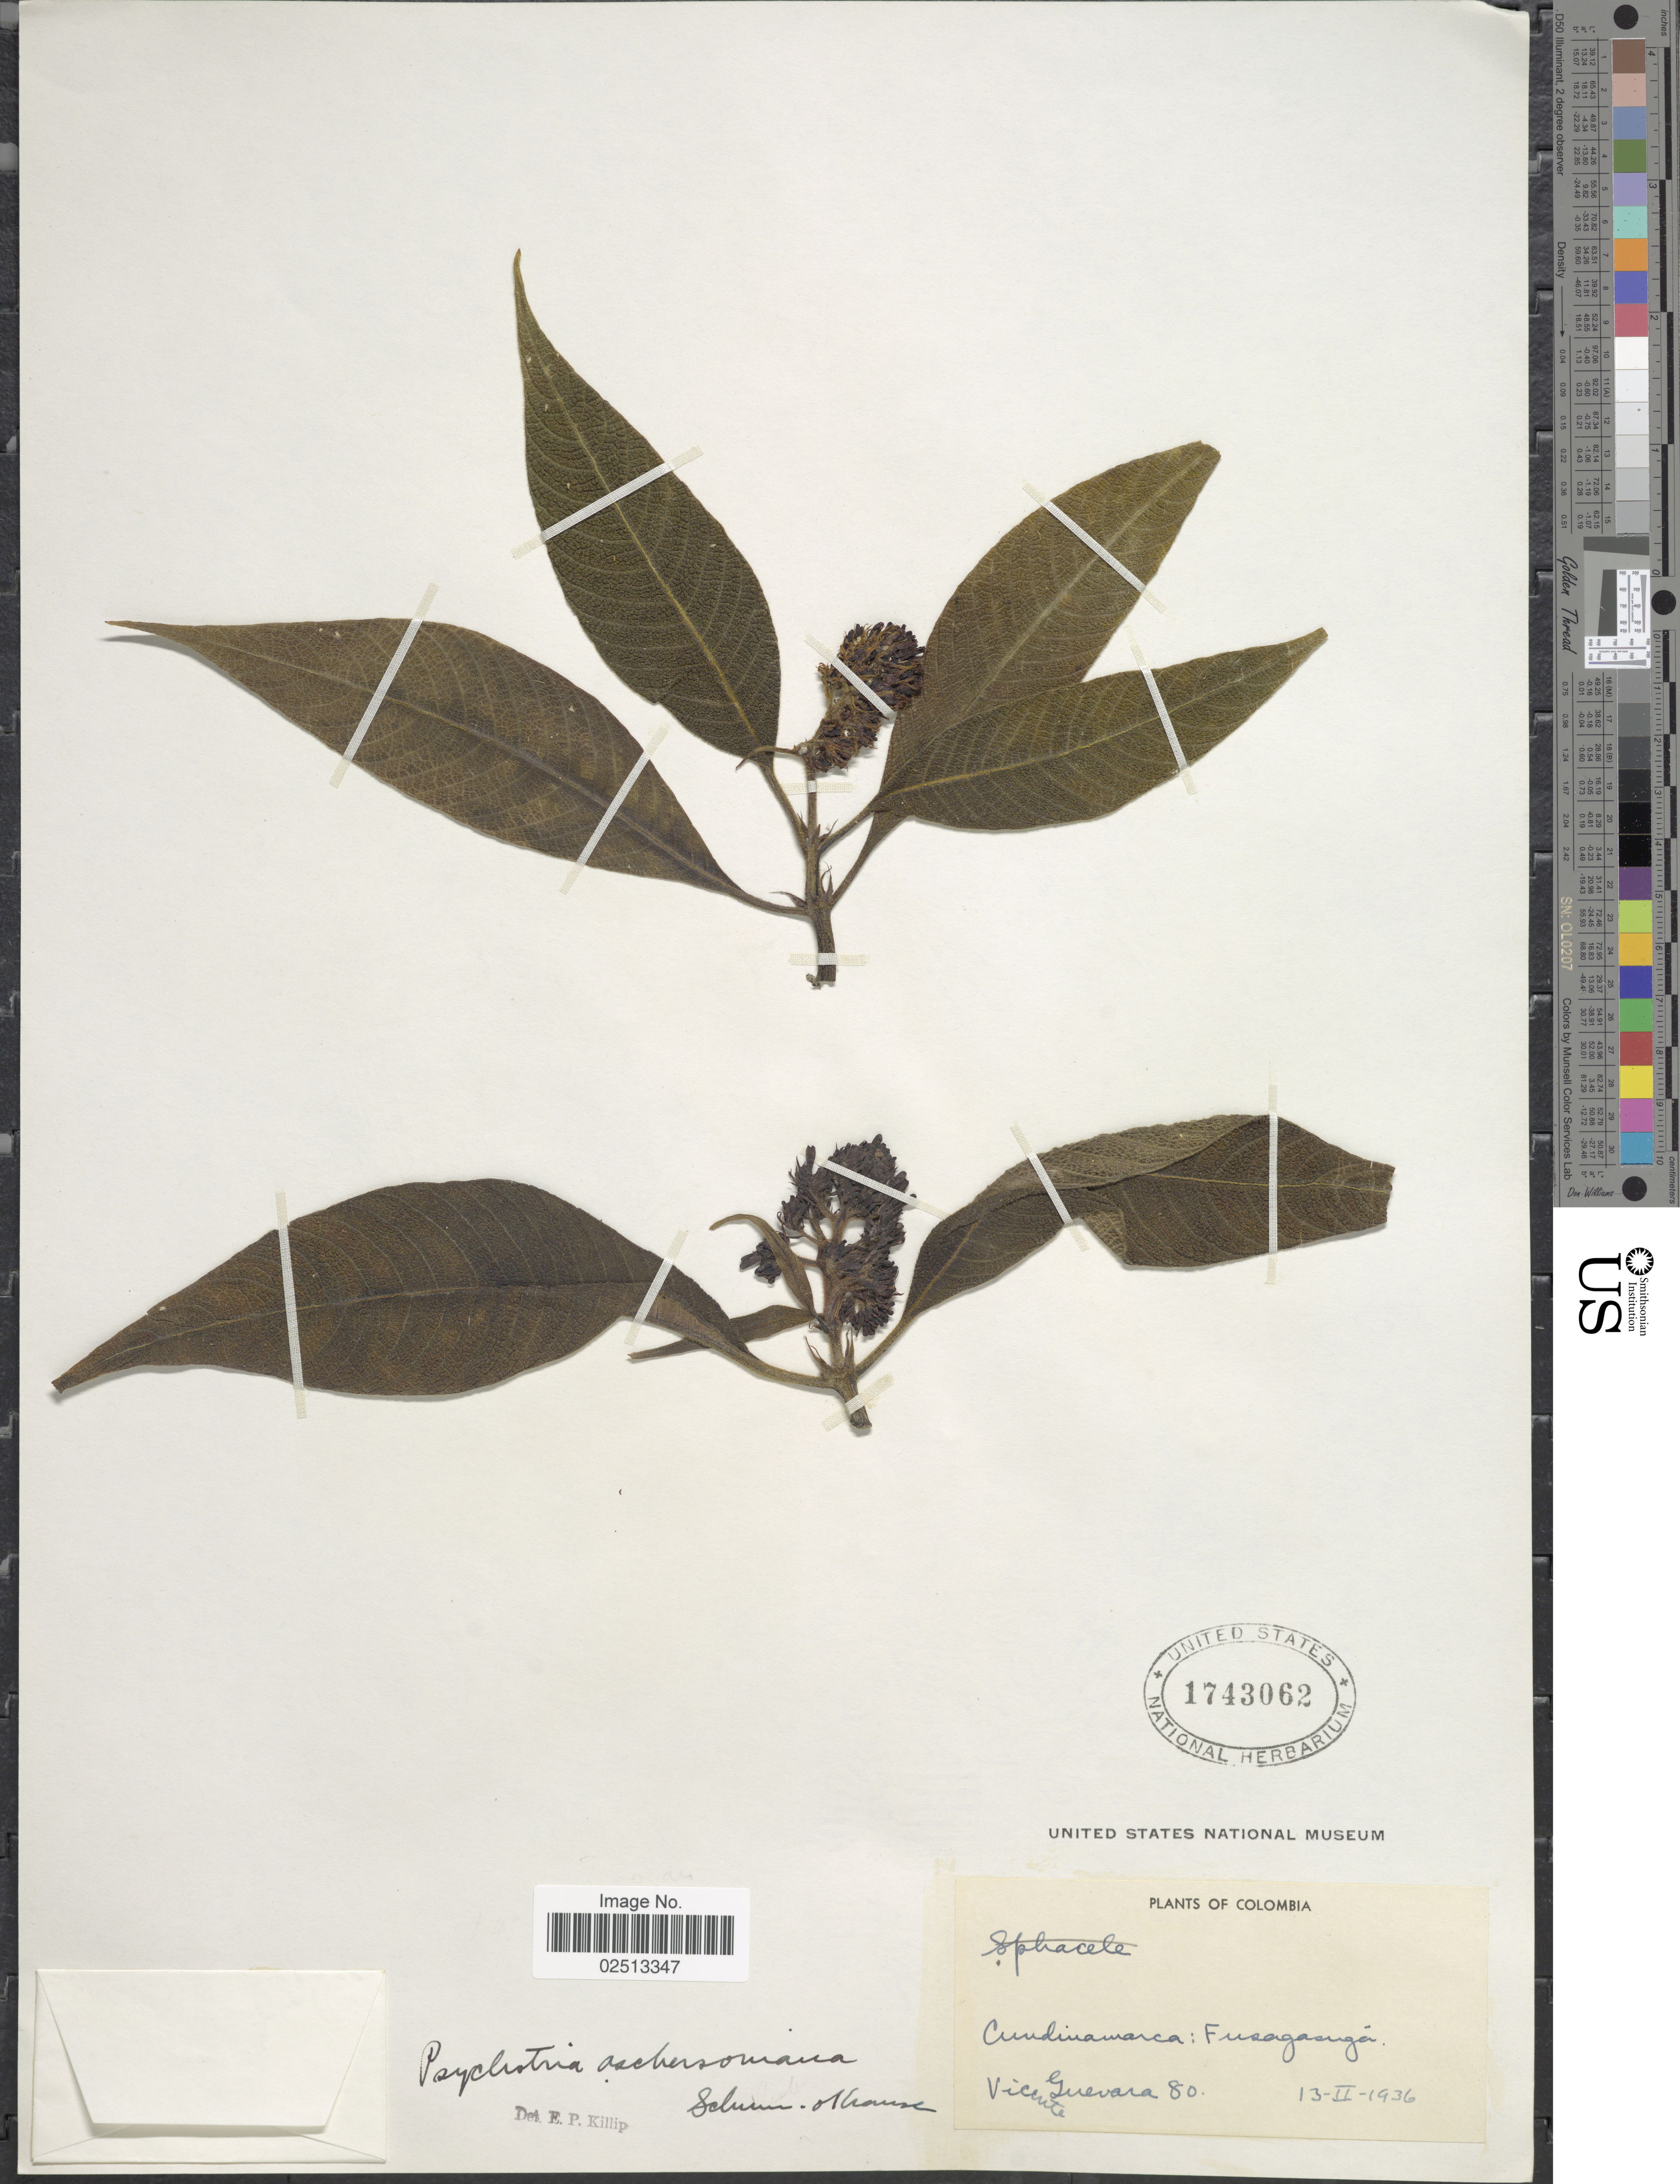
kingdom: Plantae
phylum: Tracheophyta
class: Magnoliopsida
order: Gentianales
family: Rubiaceae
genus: Psychotria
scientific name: Psychotria aschersoniana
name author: K. Schum. & K. Krause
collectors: V. Guevara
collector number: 80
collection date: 1936-02-13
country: Colombia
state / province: Cundinamarca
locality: Fusagasuga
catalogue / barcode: US 1743062